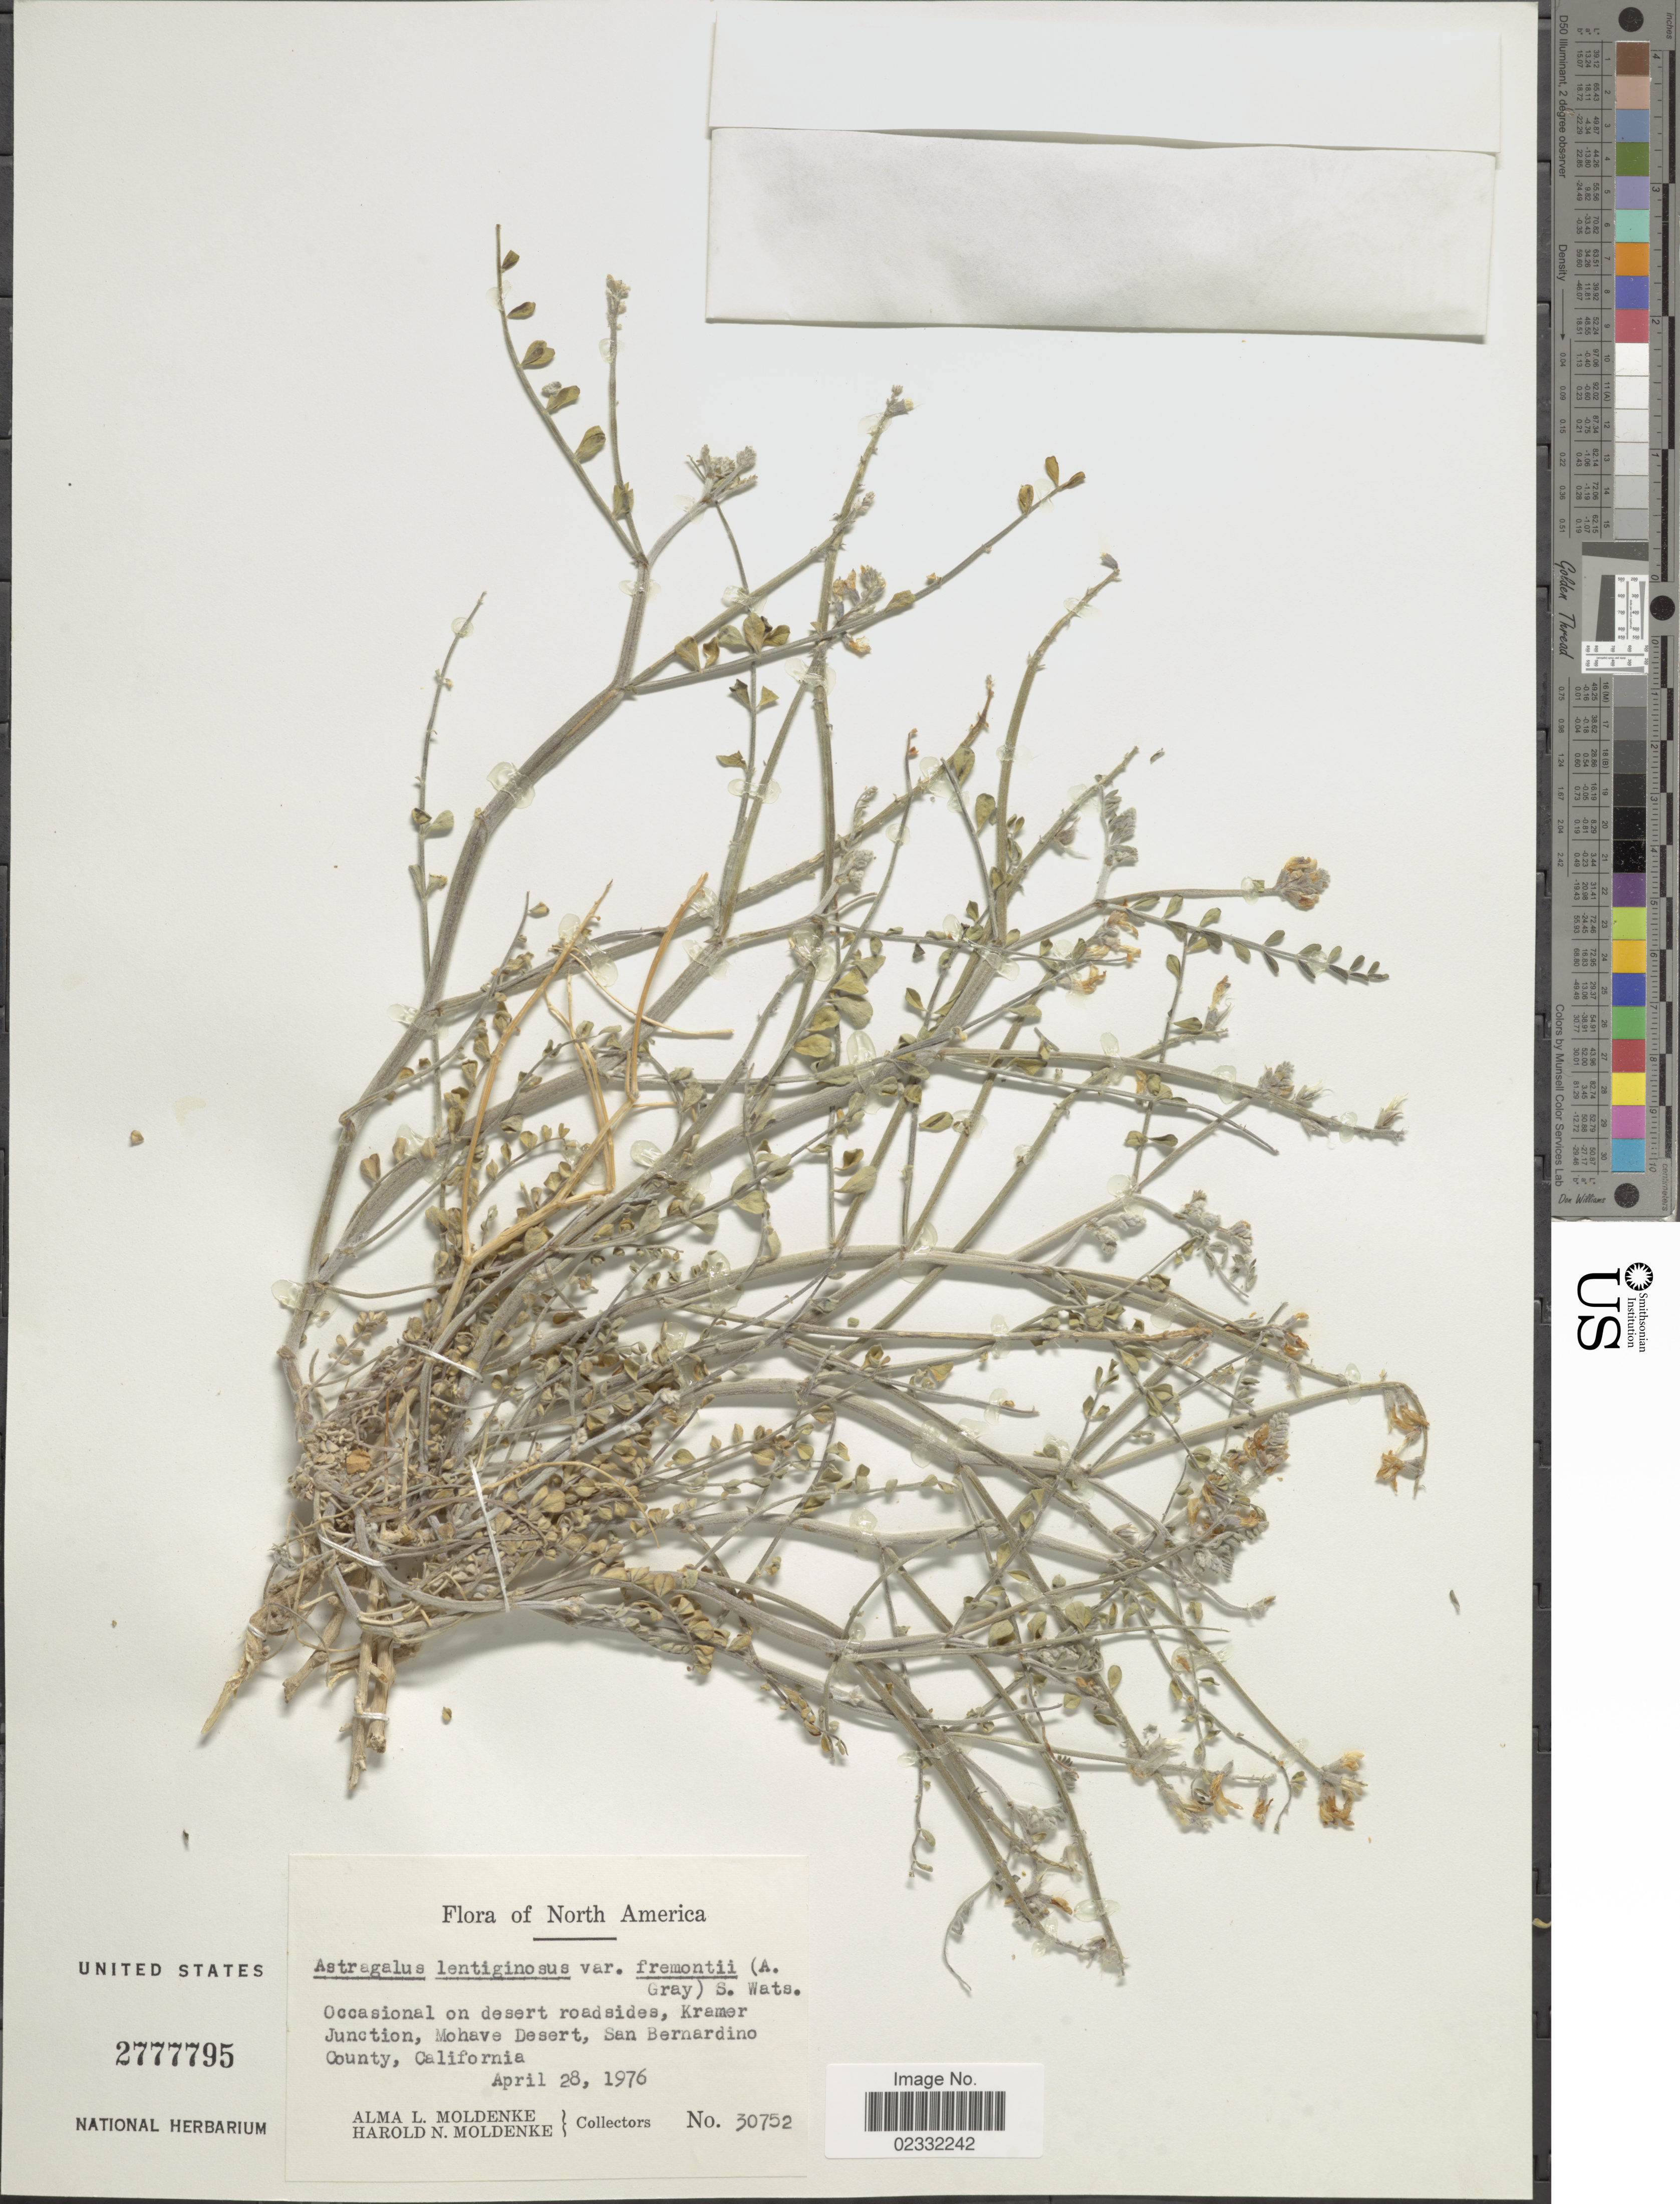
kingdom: Plantae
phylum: Tracheophyta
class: Magnoliopsida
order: Fabales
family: Fabaceae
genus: Astragalus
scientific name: Astragalus lentiginosus var. fremontii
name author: (A. Gray ex Torr.) S. Watson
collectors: A. L. Moldenke & H. N. Moldenke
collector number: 30752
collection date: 1976-04-28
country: United States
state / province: California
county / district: San Bernardino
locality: Occasional on desert roadside, Kramer Junction, Mohave Desert, San Bernardino County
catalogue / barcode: US 2777795